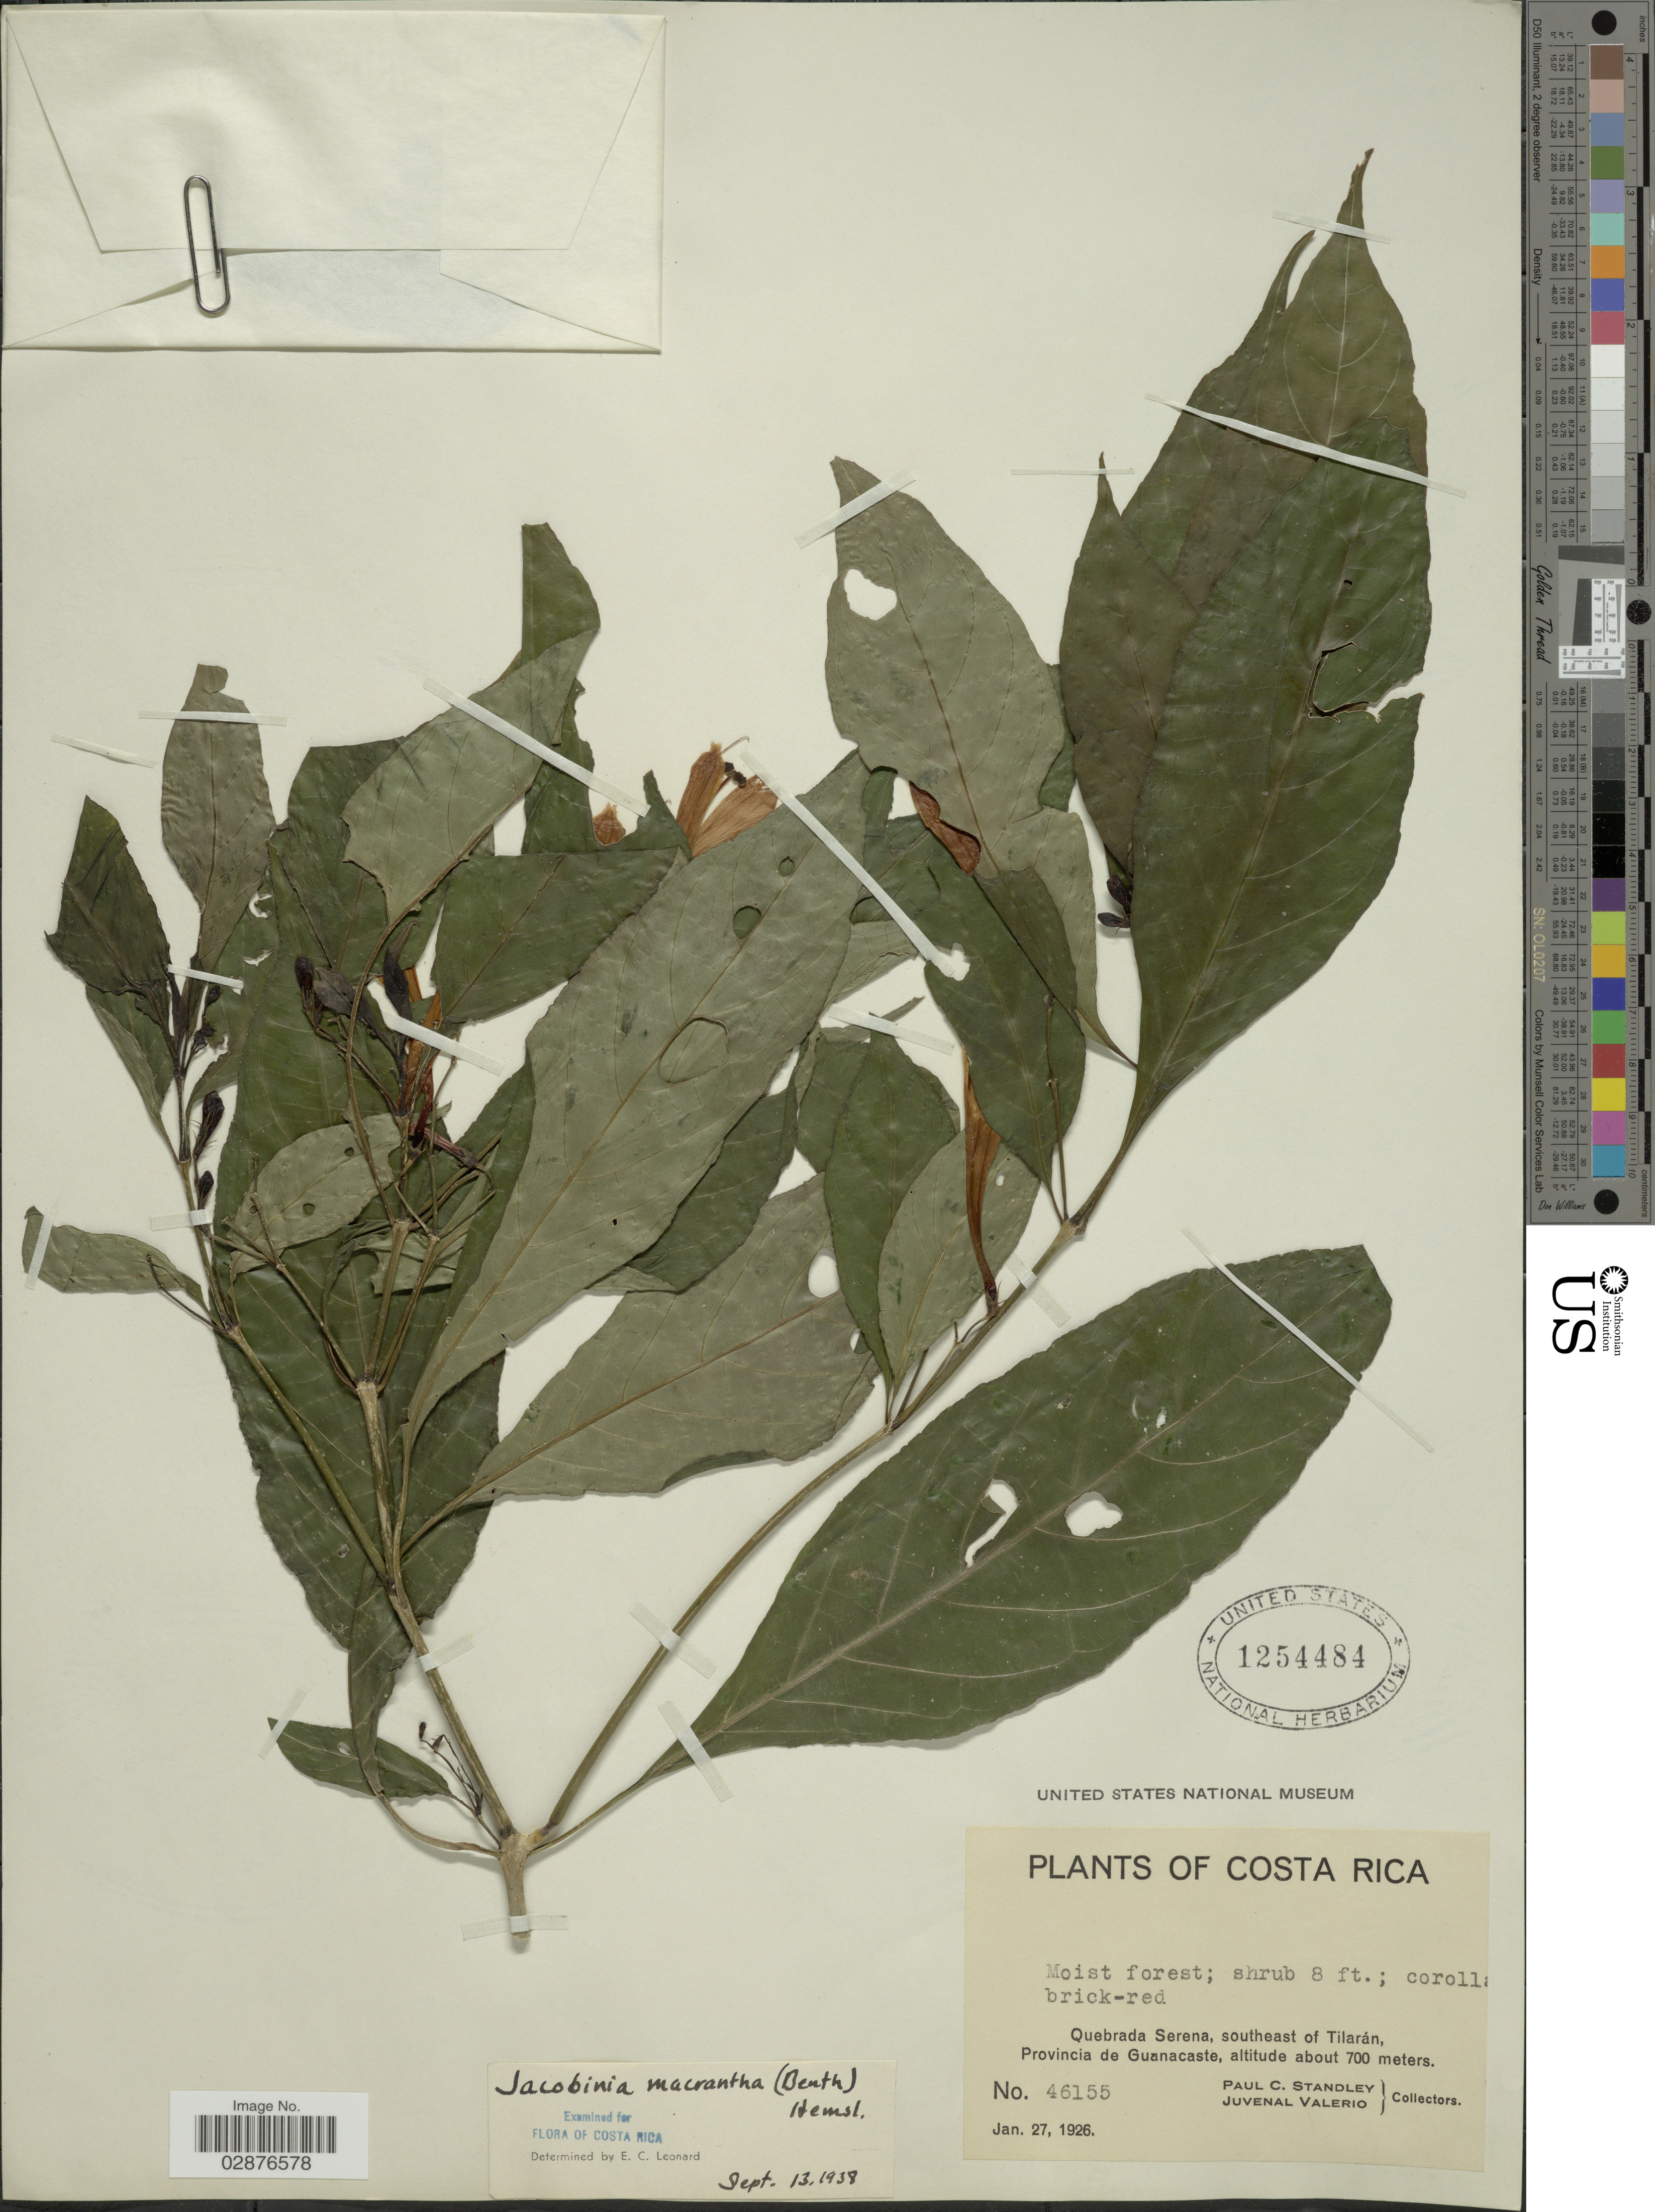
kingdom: Plantae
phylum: Tracheophyta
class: Magnoliopsida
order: Lamiales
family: Acanthaceae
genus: Justicia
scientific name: Justicia macrantha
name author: Benth.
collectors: P. C. Standley & J. Valerio R.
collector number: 46155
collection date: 1926-01-27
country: Costa Rica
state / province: Guanacaste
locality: Quebrada Serena, southeast of Tilarán.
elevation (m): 700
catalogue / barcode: US 1254484